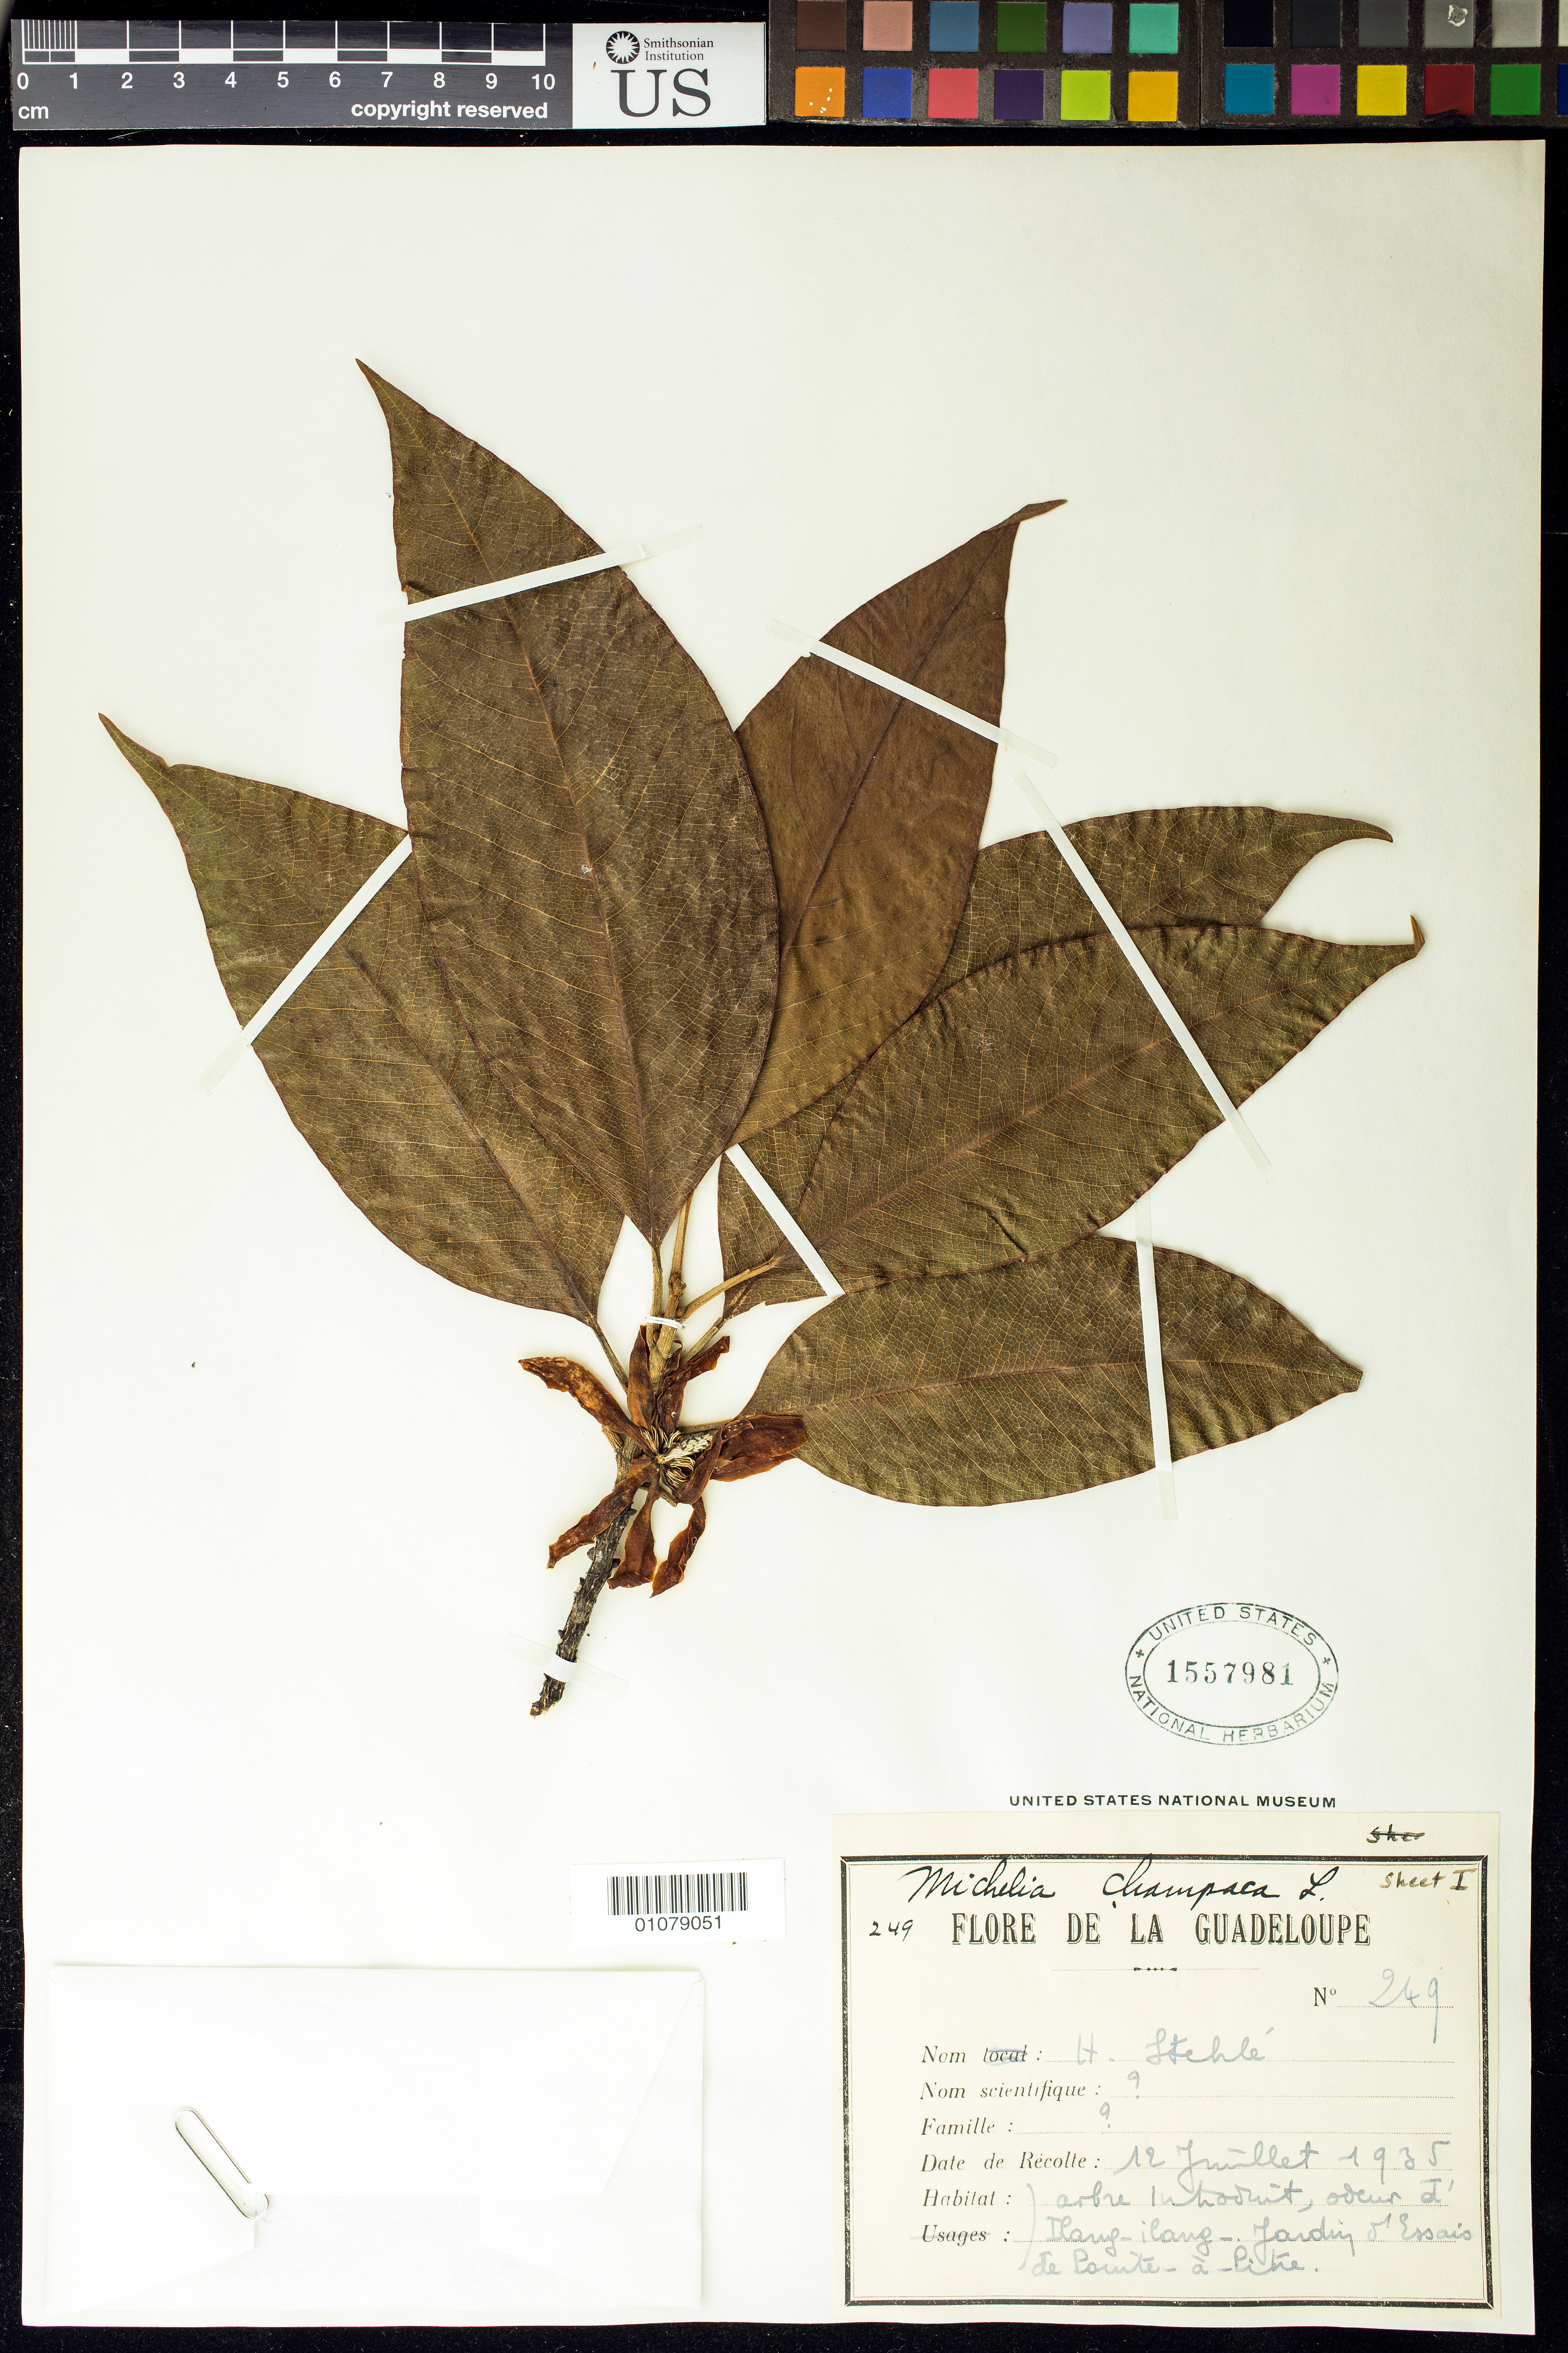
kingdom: Plantae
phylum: Tracheophyta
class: Magnoliopsida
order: Magnoliales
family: Magnoliaceae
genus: Magnolia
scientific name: Magnolia champaca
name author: (L.) Baill. ex Pierre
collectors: H. Stehlé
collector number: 249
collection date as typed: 12 Jul 1935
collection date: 1935-07-12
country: Guadeloupe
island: Grande Terre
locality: Gardin d'Essais de Pointe a Pitre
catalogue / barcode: US 1557981